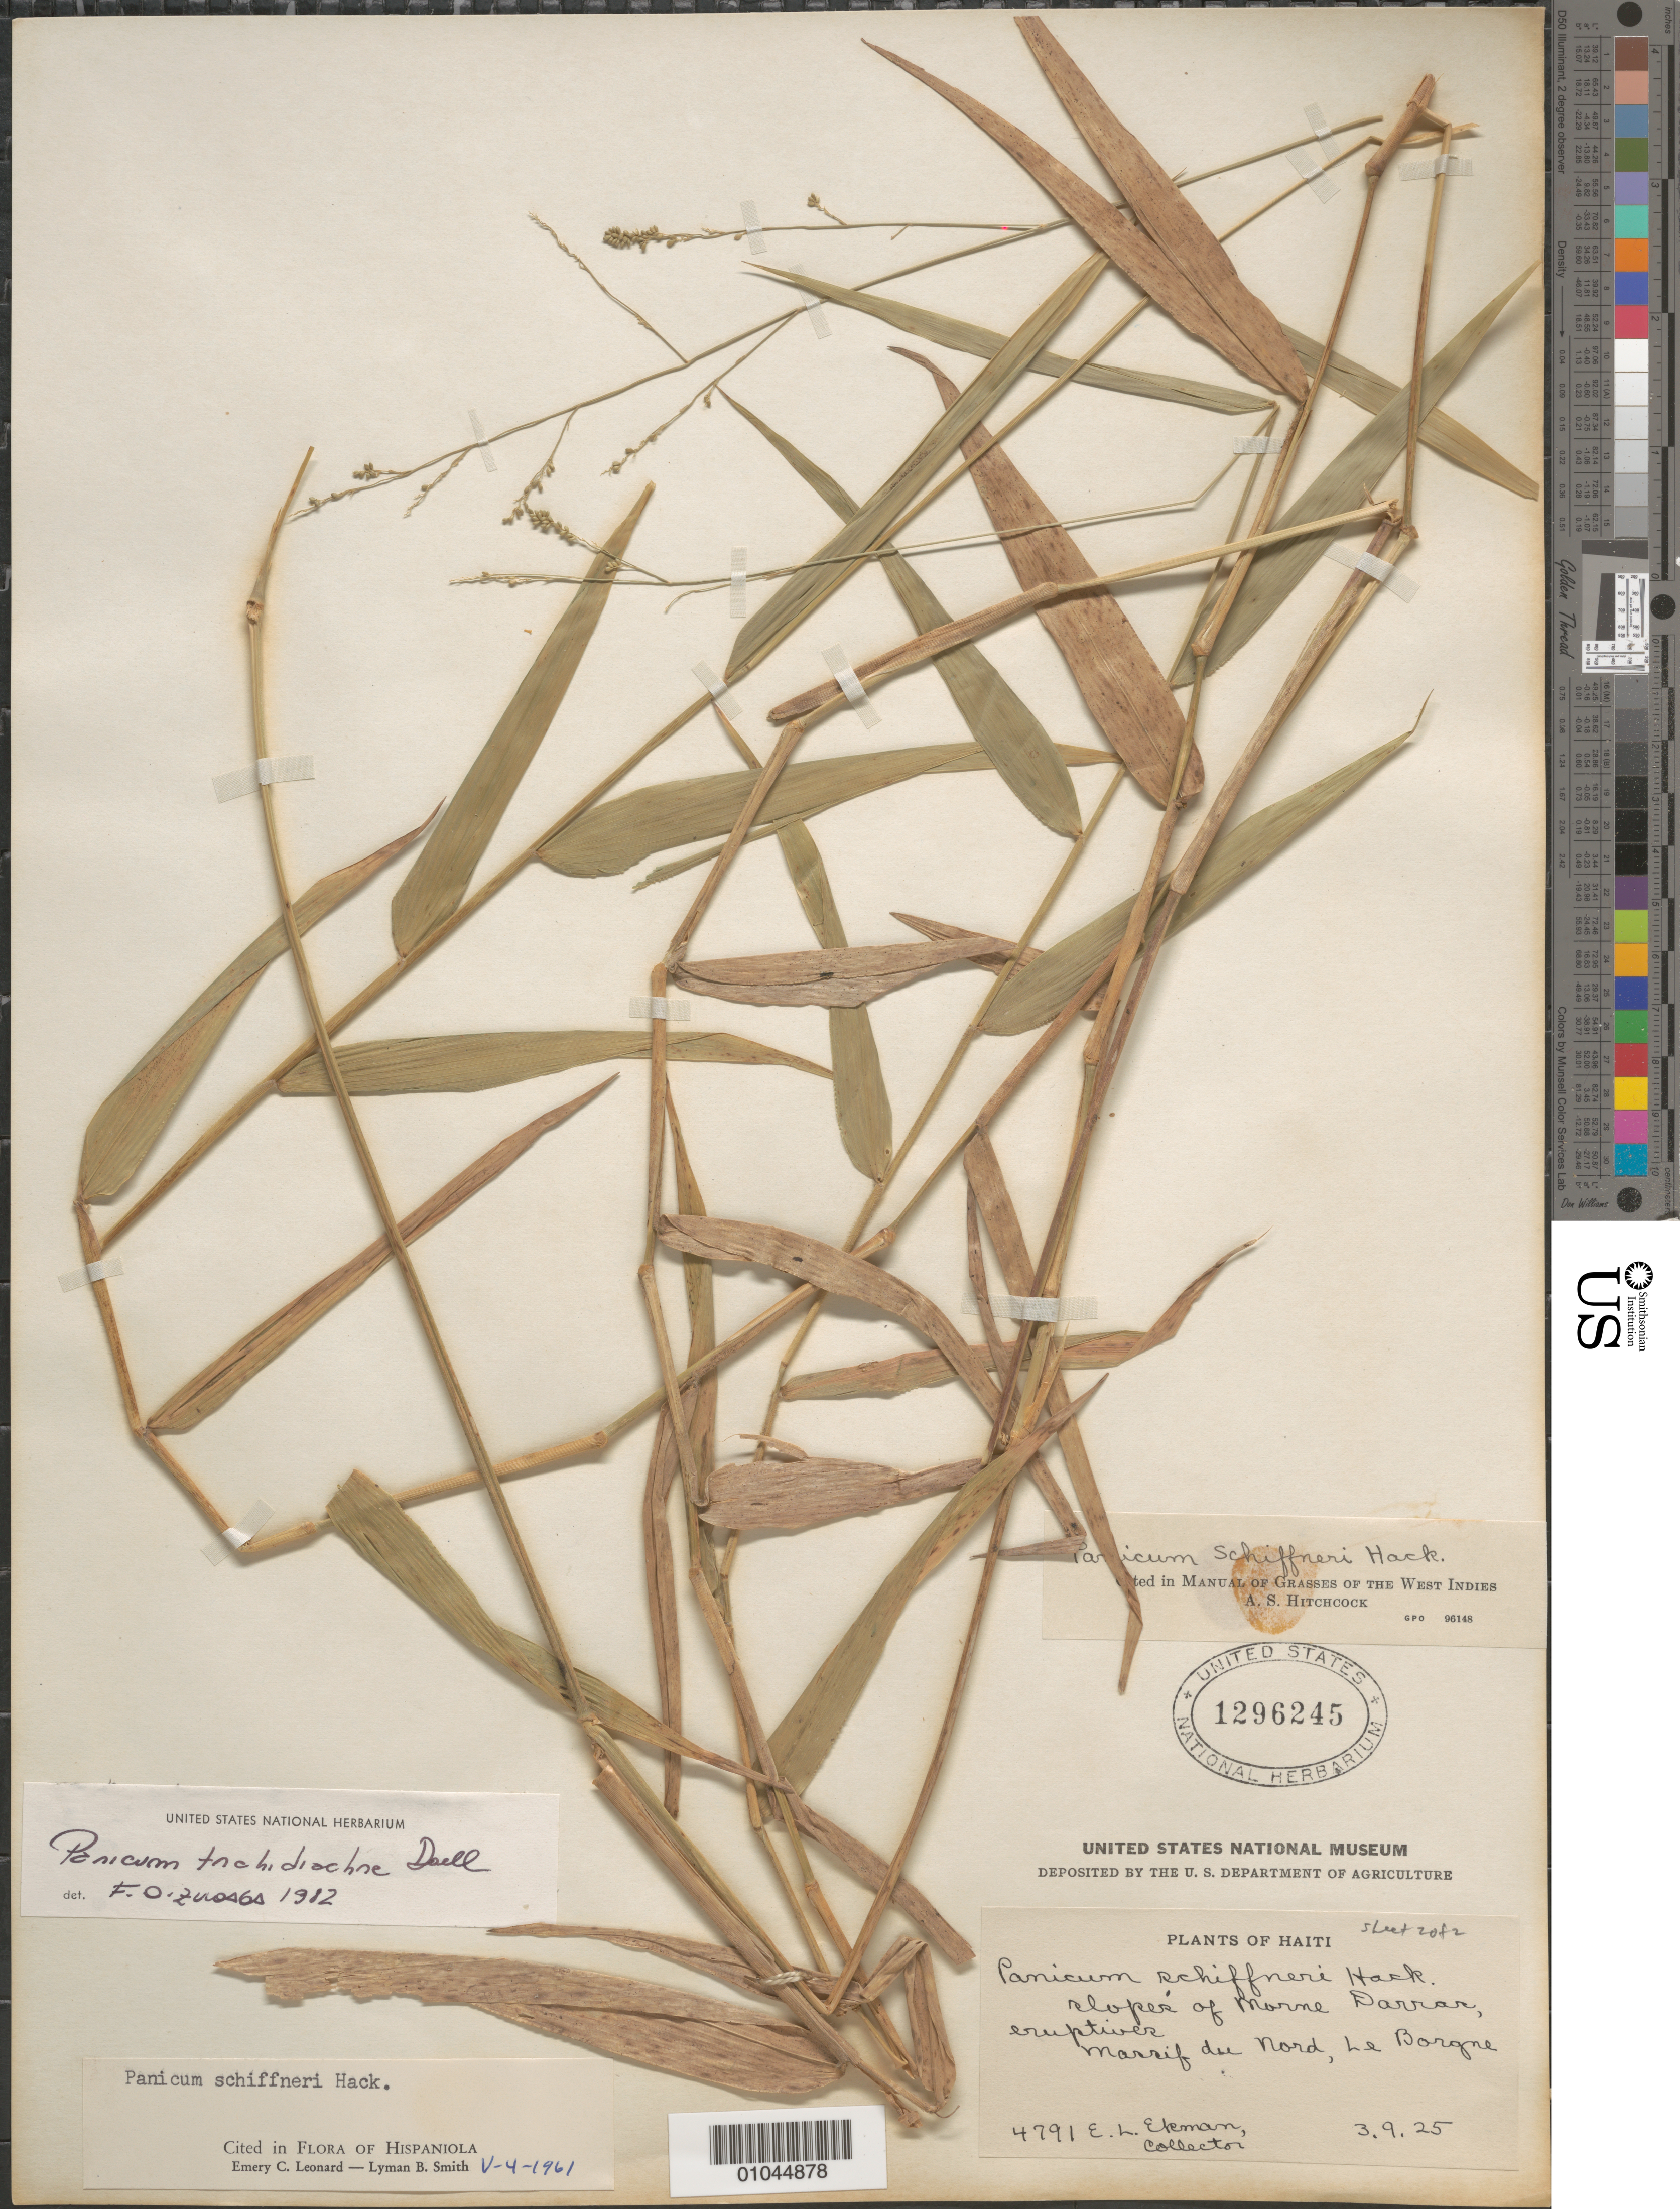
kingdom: Plantae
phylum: Tracheophyta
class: Liliopsida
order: Poales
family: Poaceae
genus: Panicum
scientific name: Panicum trichoides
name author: Sw.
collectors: E. L. Ekman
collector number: H 4791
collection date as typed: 03 Sep 1925 or 09 Mar 1925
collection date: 1925-03-09 or 1925-09-03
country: Haiti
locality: Massif du Nord, Le Borgne, slopes of Morne Darras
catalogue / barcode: US 1296245